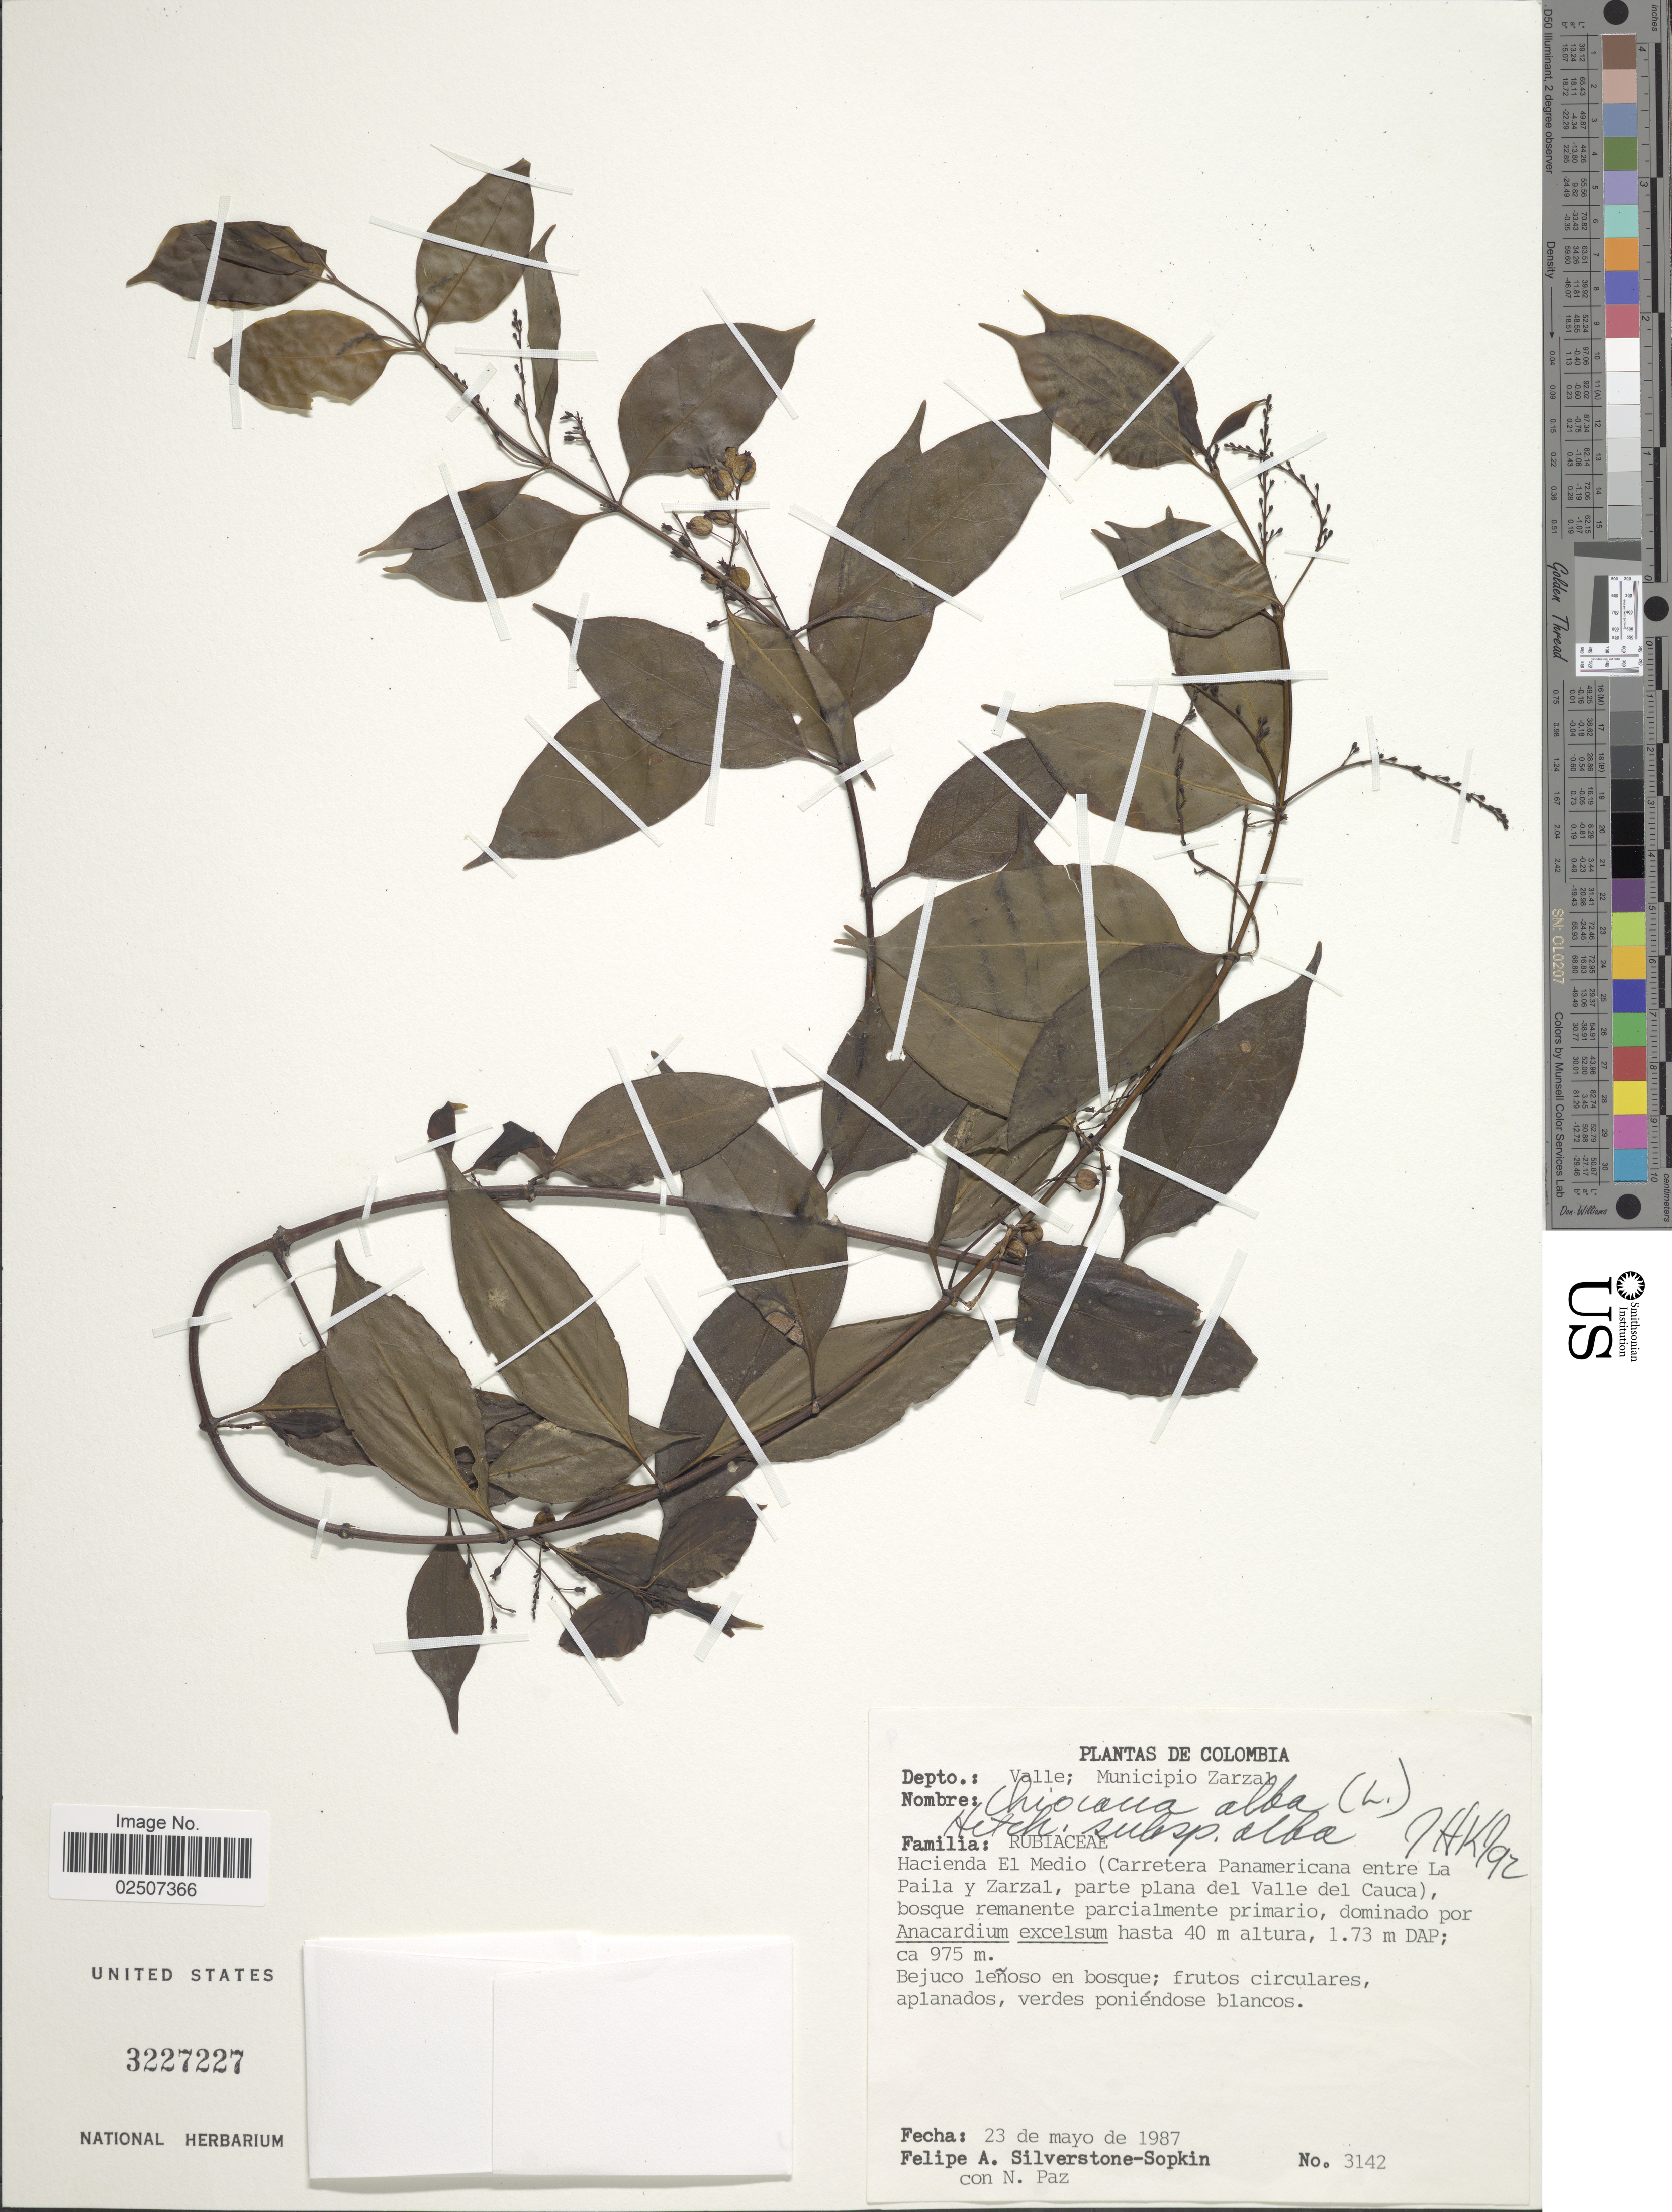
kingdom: Plantae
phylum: Tracheophyta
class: Magnoliopsida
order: Gentianales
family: Rubiaceae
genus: Chiococca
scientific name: Chiococca alba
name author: (L.) Hitchc.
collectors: P. A. Silverstone-Sopkin & N. Paz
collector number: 3142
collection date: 1987-05-23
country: Colombia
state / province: Valle del Cauca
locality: Depto.: Valle; Municipio Zarzal. Hacienda El Medio ( Carretera Panamericana entre La Paila y Zarzal, parte plana del Valle del Cauca)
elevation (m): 975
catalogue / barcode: US 3227227